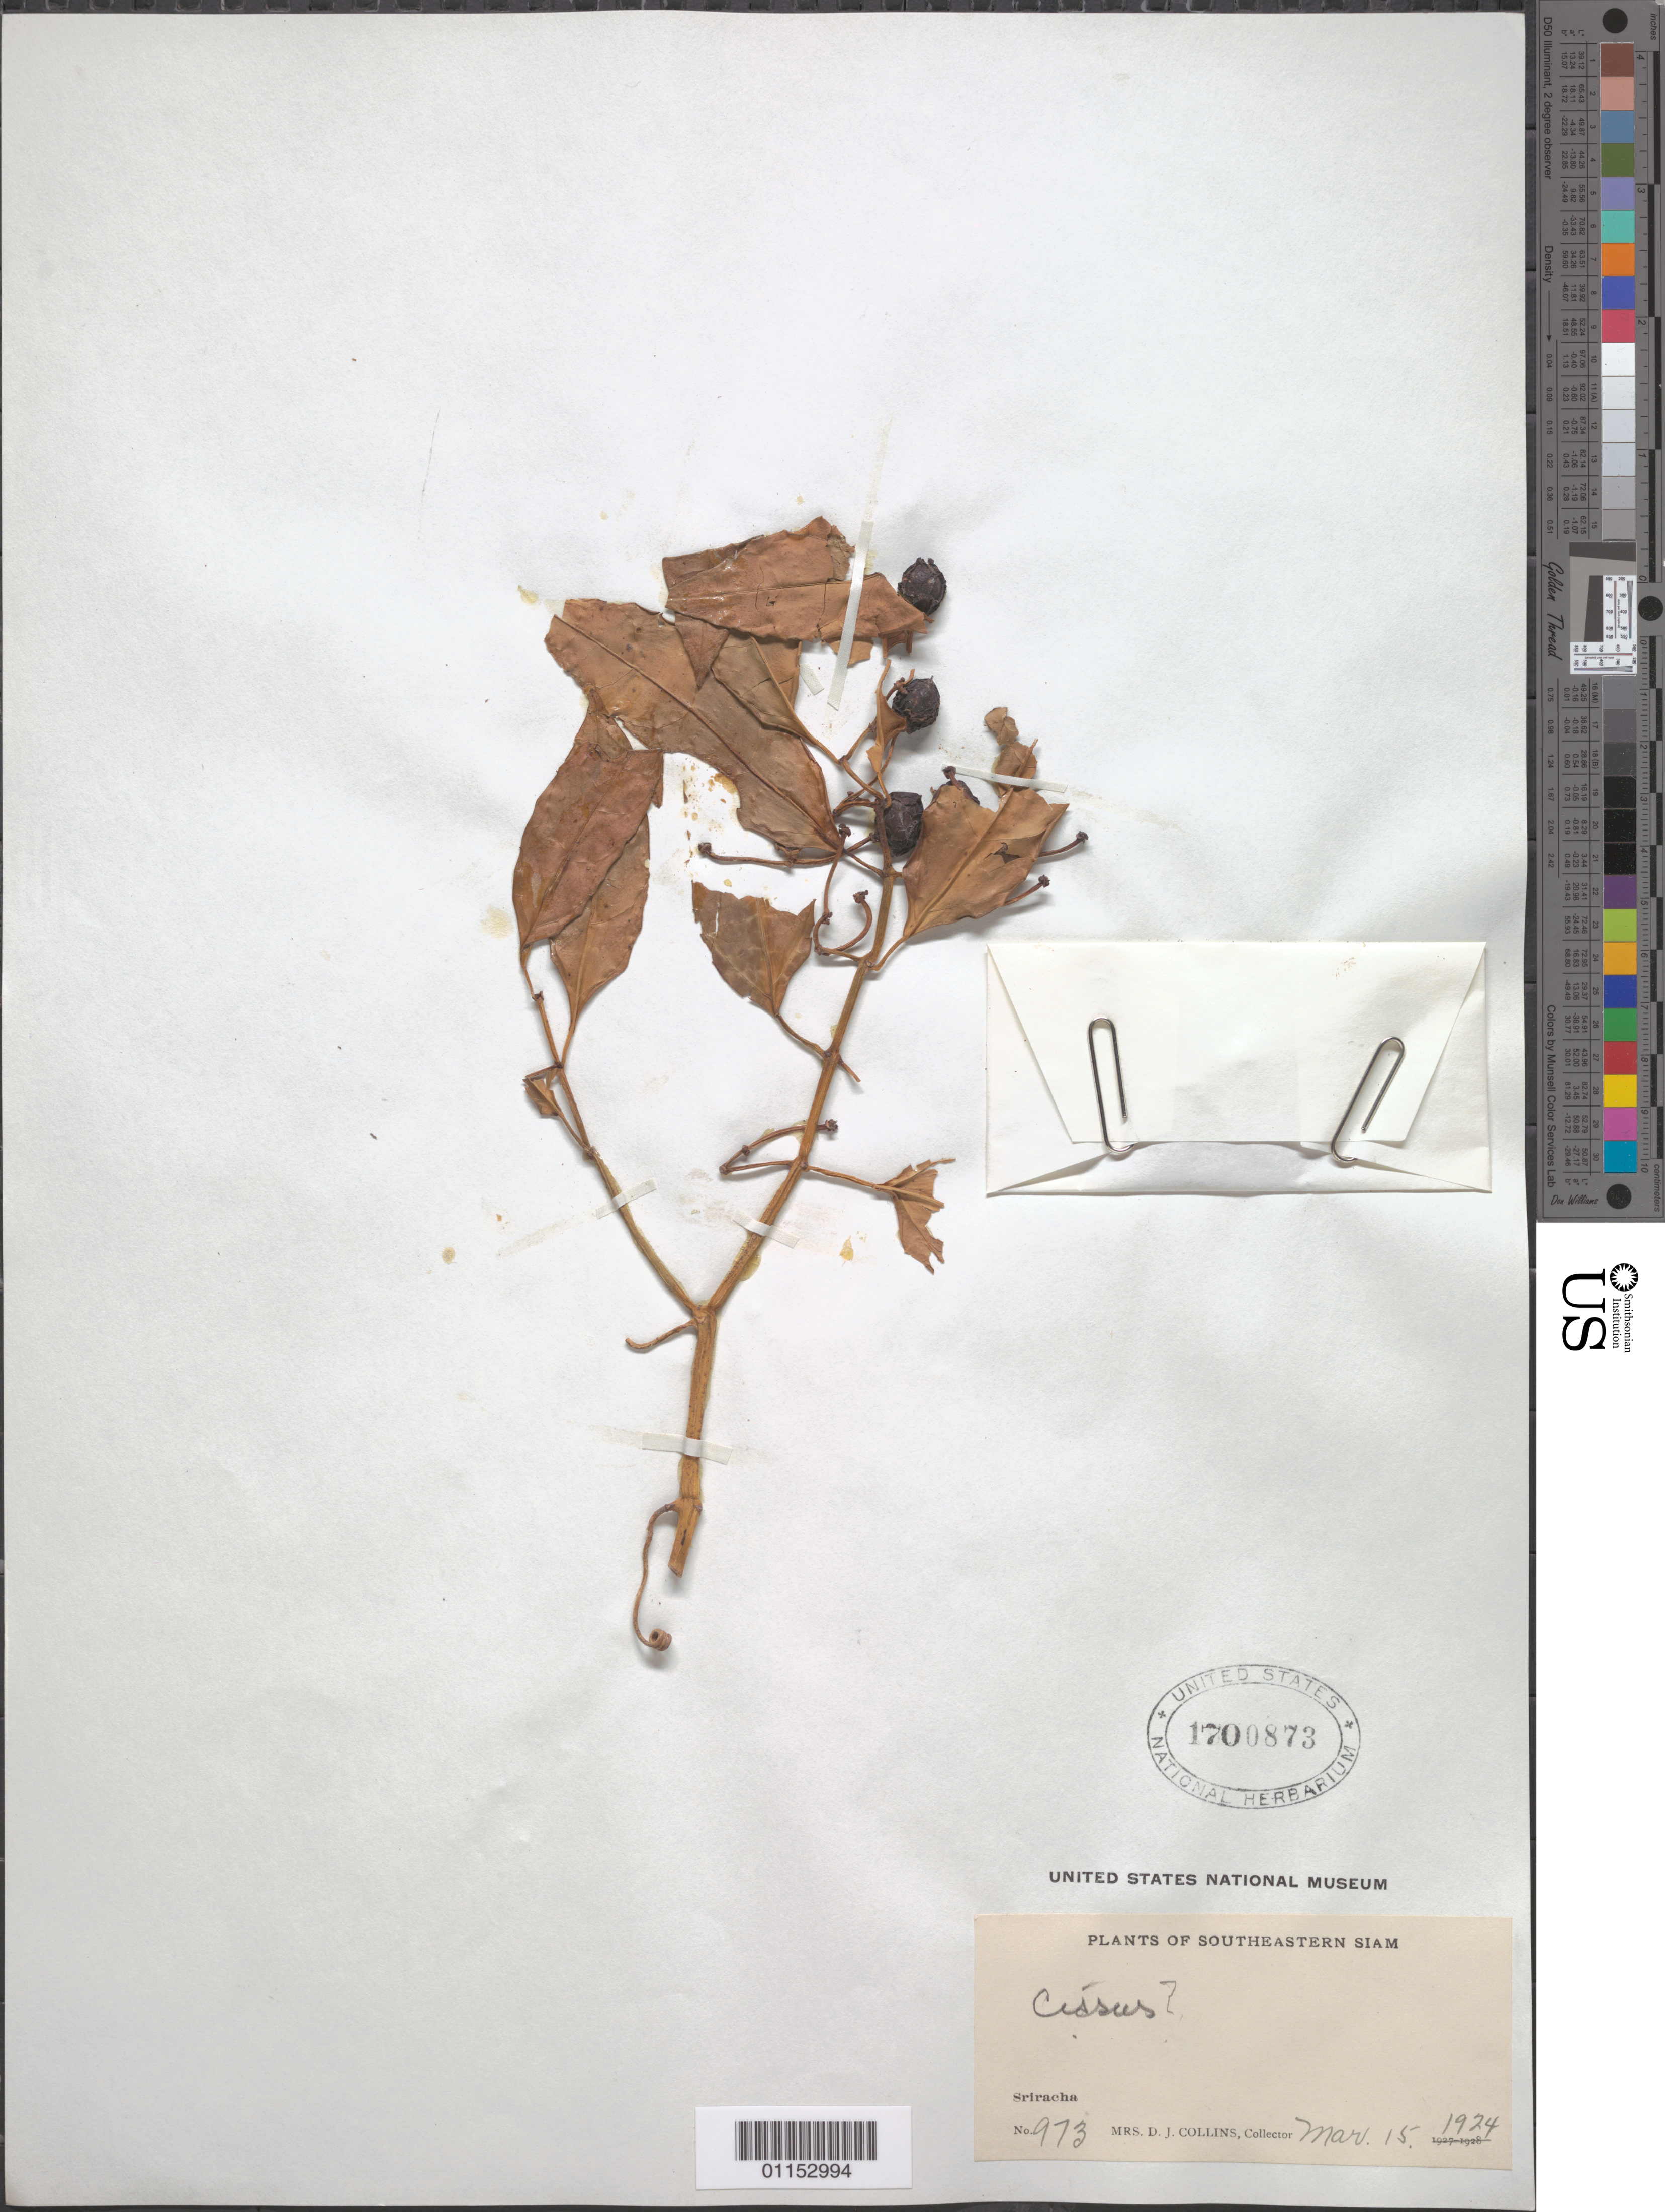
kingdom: Plantae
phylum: Tracheophyta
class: Magnoliopsida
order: Vitales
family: Vitaceae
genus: Cissus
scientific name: Cissus sp.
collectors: Mrs. D. J. Collins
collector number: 973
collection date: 1924-03-15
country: Thailand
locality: Sriracha.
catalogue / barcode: US 1700873